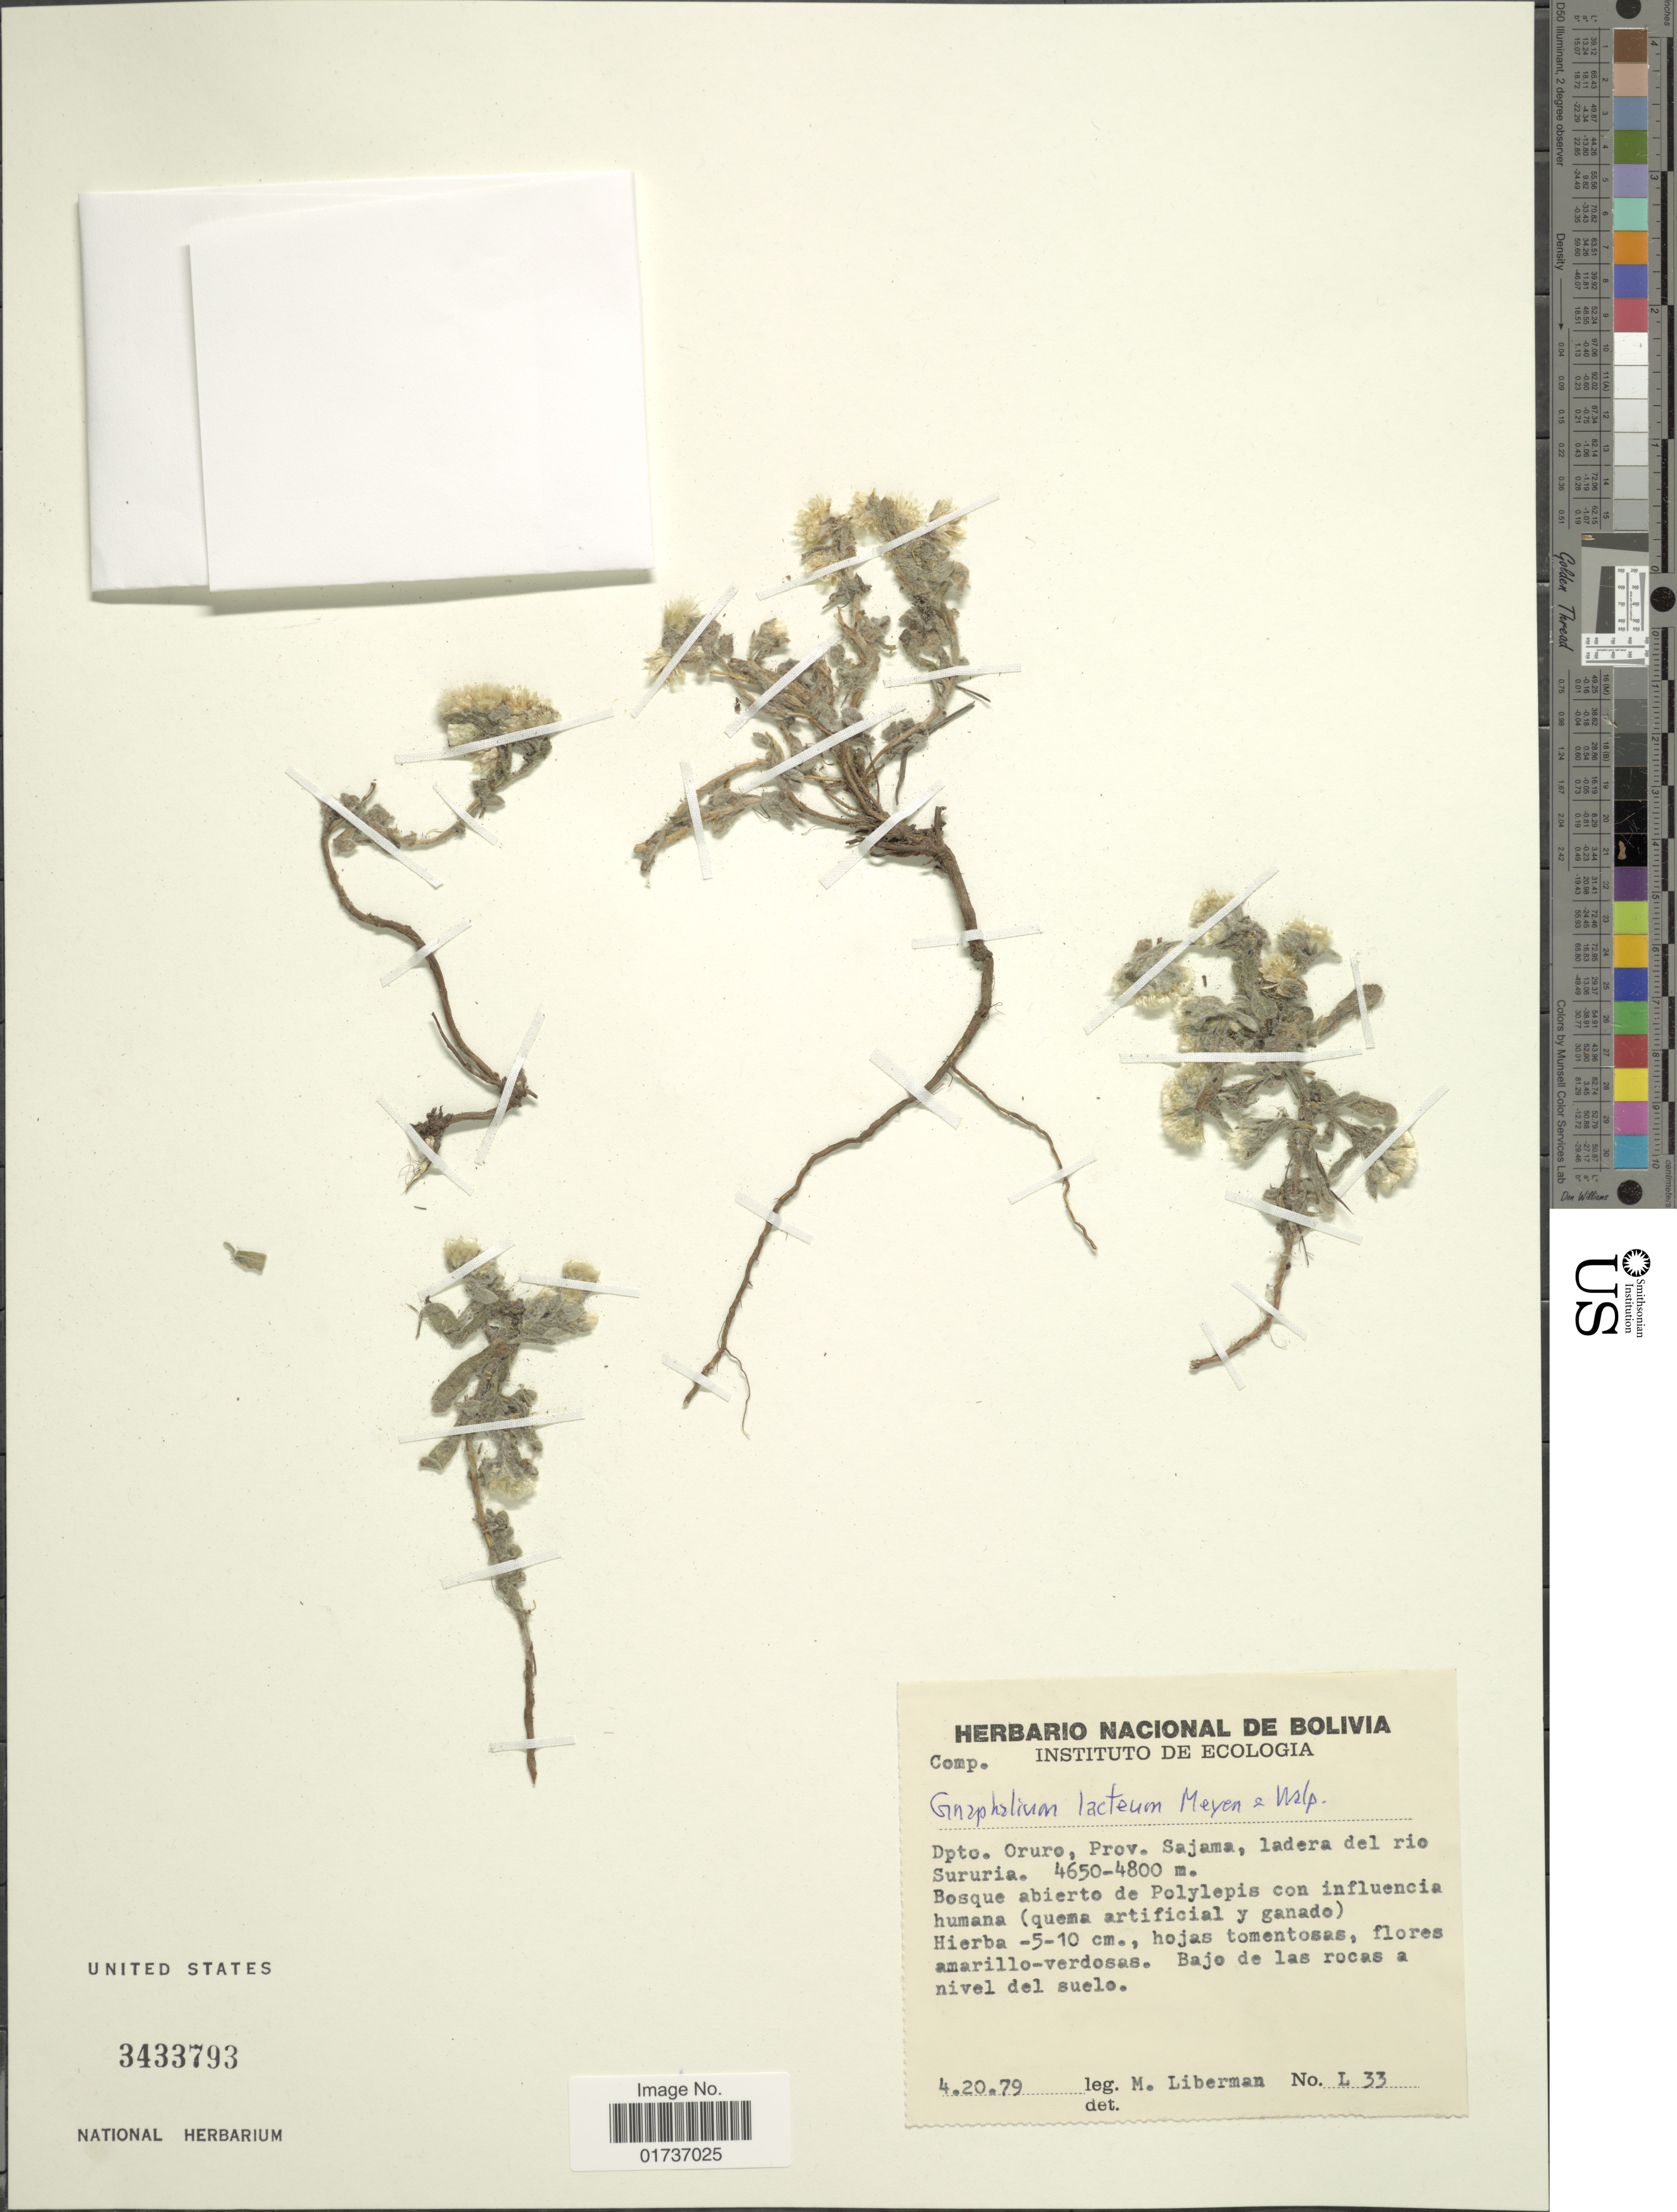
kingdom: Plantae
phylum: Tracheophyta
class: Magnoliopsida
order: Asterales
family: Asteraceae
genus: Gnaphalium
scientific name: Gnaphalium lacteum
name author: Meyen & Walp.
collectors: M. Liberman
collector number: L 33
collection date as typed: Transcribed d/m/y: 20/4/79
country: Bolivia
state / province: Oruro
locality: Dpto Oruro, Prv. Sajama, ladera del rio Sururua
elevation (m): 4650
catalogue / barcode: US 3433793